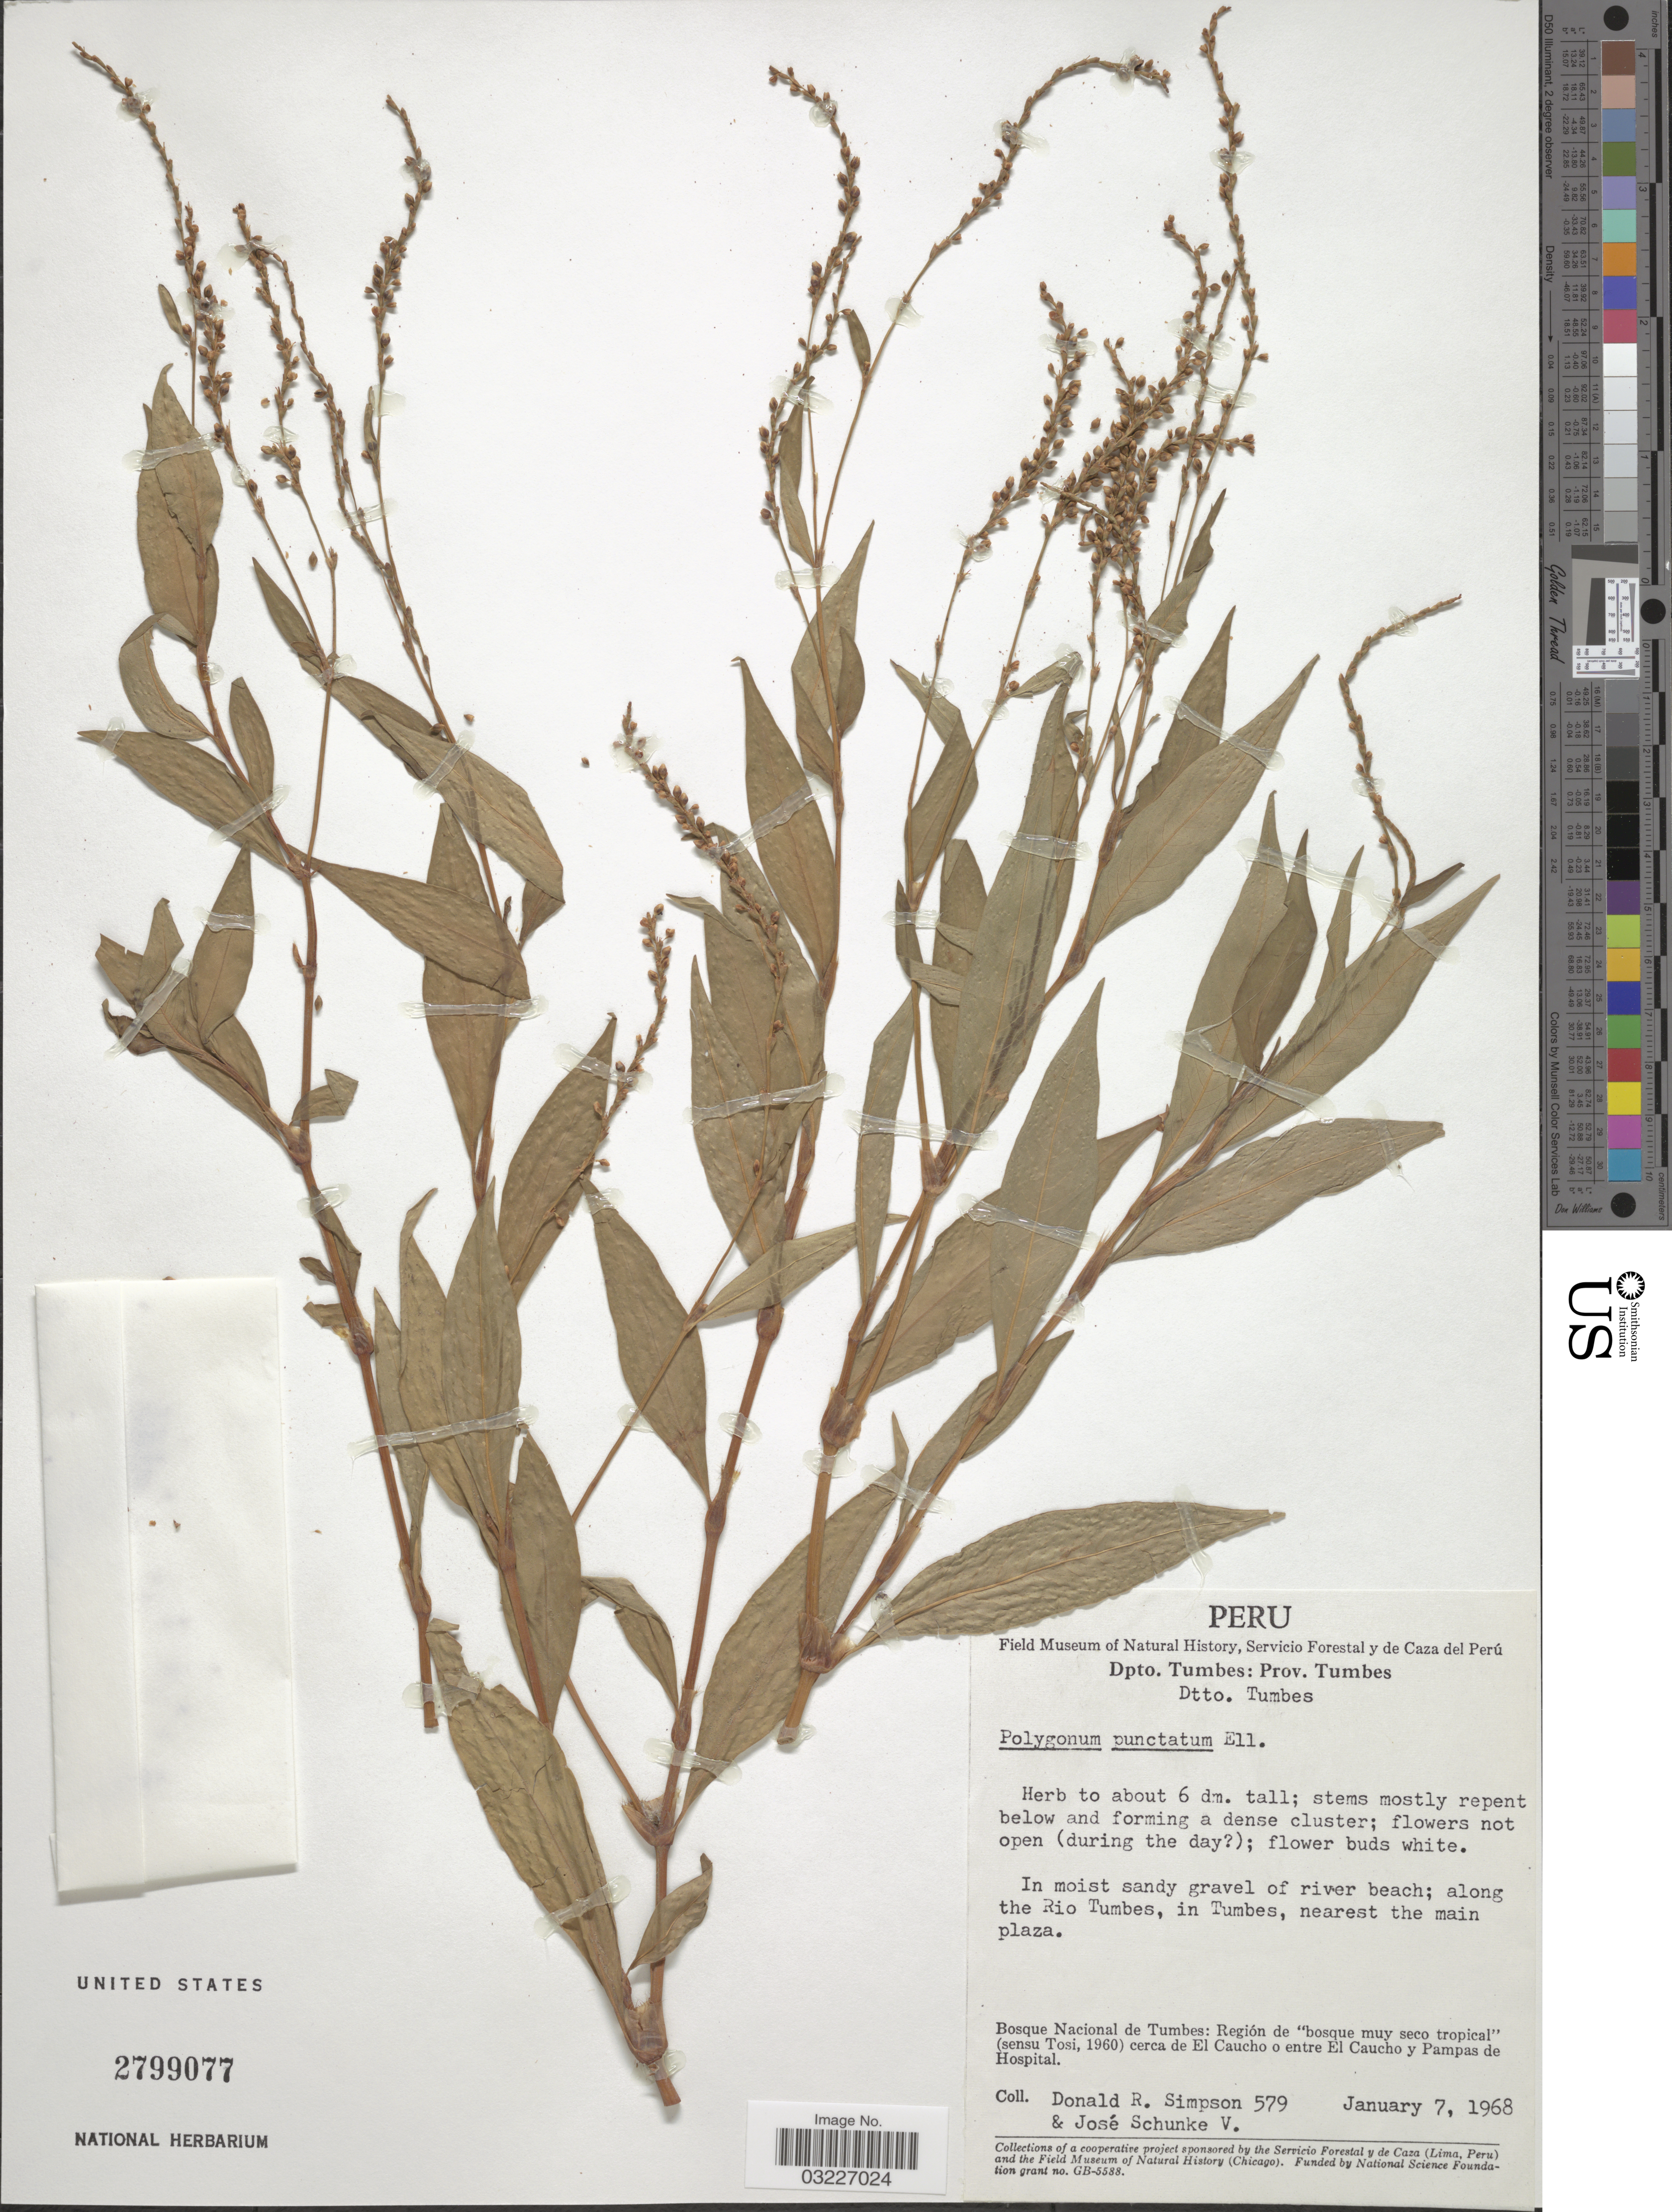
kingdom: Plantae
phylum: Tracheophyta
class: Magnoliopsida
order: Caryophyllales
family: Polygonaceae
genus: Persicaria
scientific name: Persicaria sp.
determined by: Atha, D. E.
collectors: D. R. Simpson & J. Schunke Vigo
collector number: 579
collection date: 1968-01-07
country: Peru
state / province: Tumbes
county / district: Tumbes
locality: Dpto. Tumbes: Prov. Tumbes. Dtto. Tumbes. Along the Rio Tumbes, in Tumbes, nearest the main plaza. Bosque Nacional de Tumbes: Región de "bosque muy seco tropical" cerca de El Caucho o entre El Caucho y Pampas de Hospital.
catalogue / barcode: US 2799077